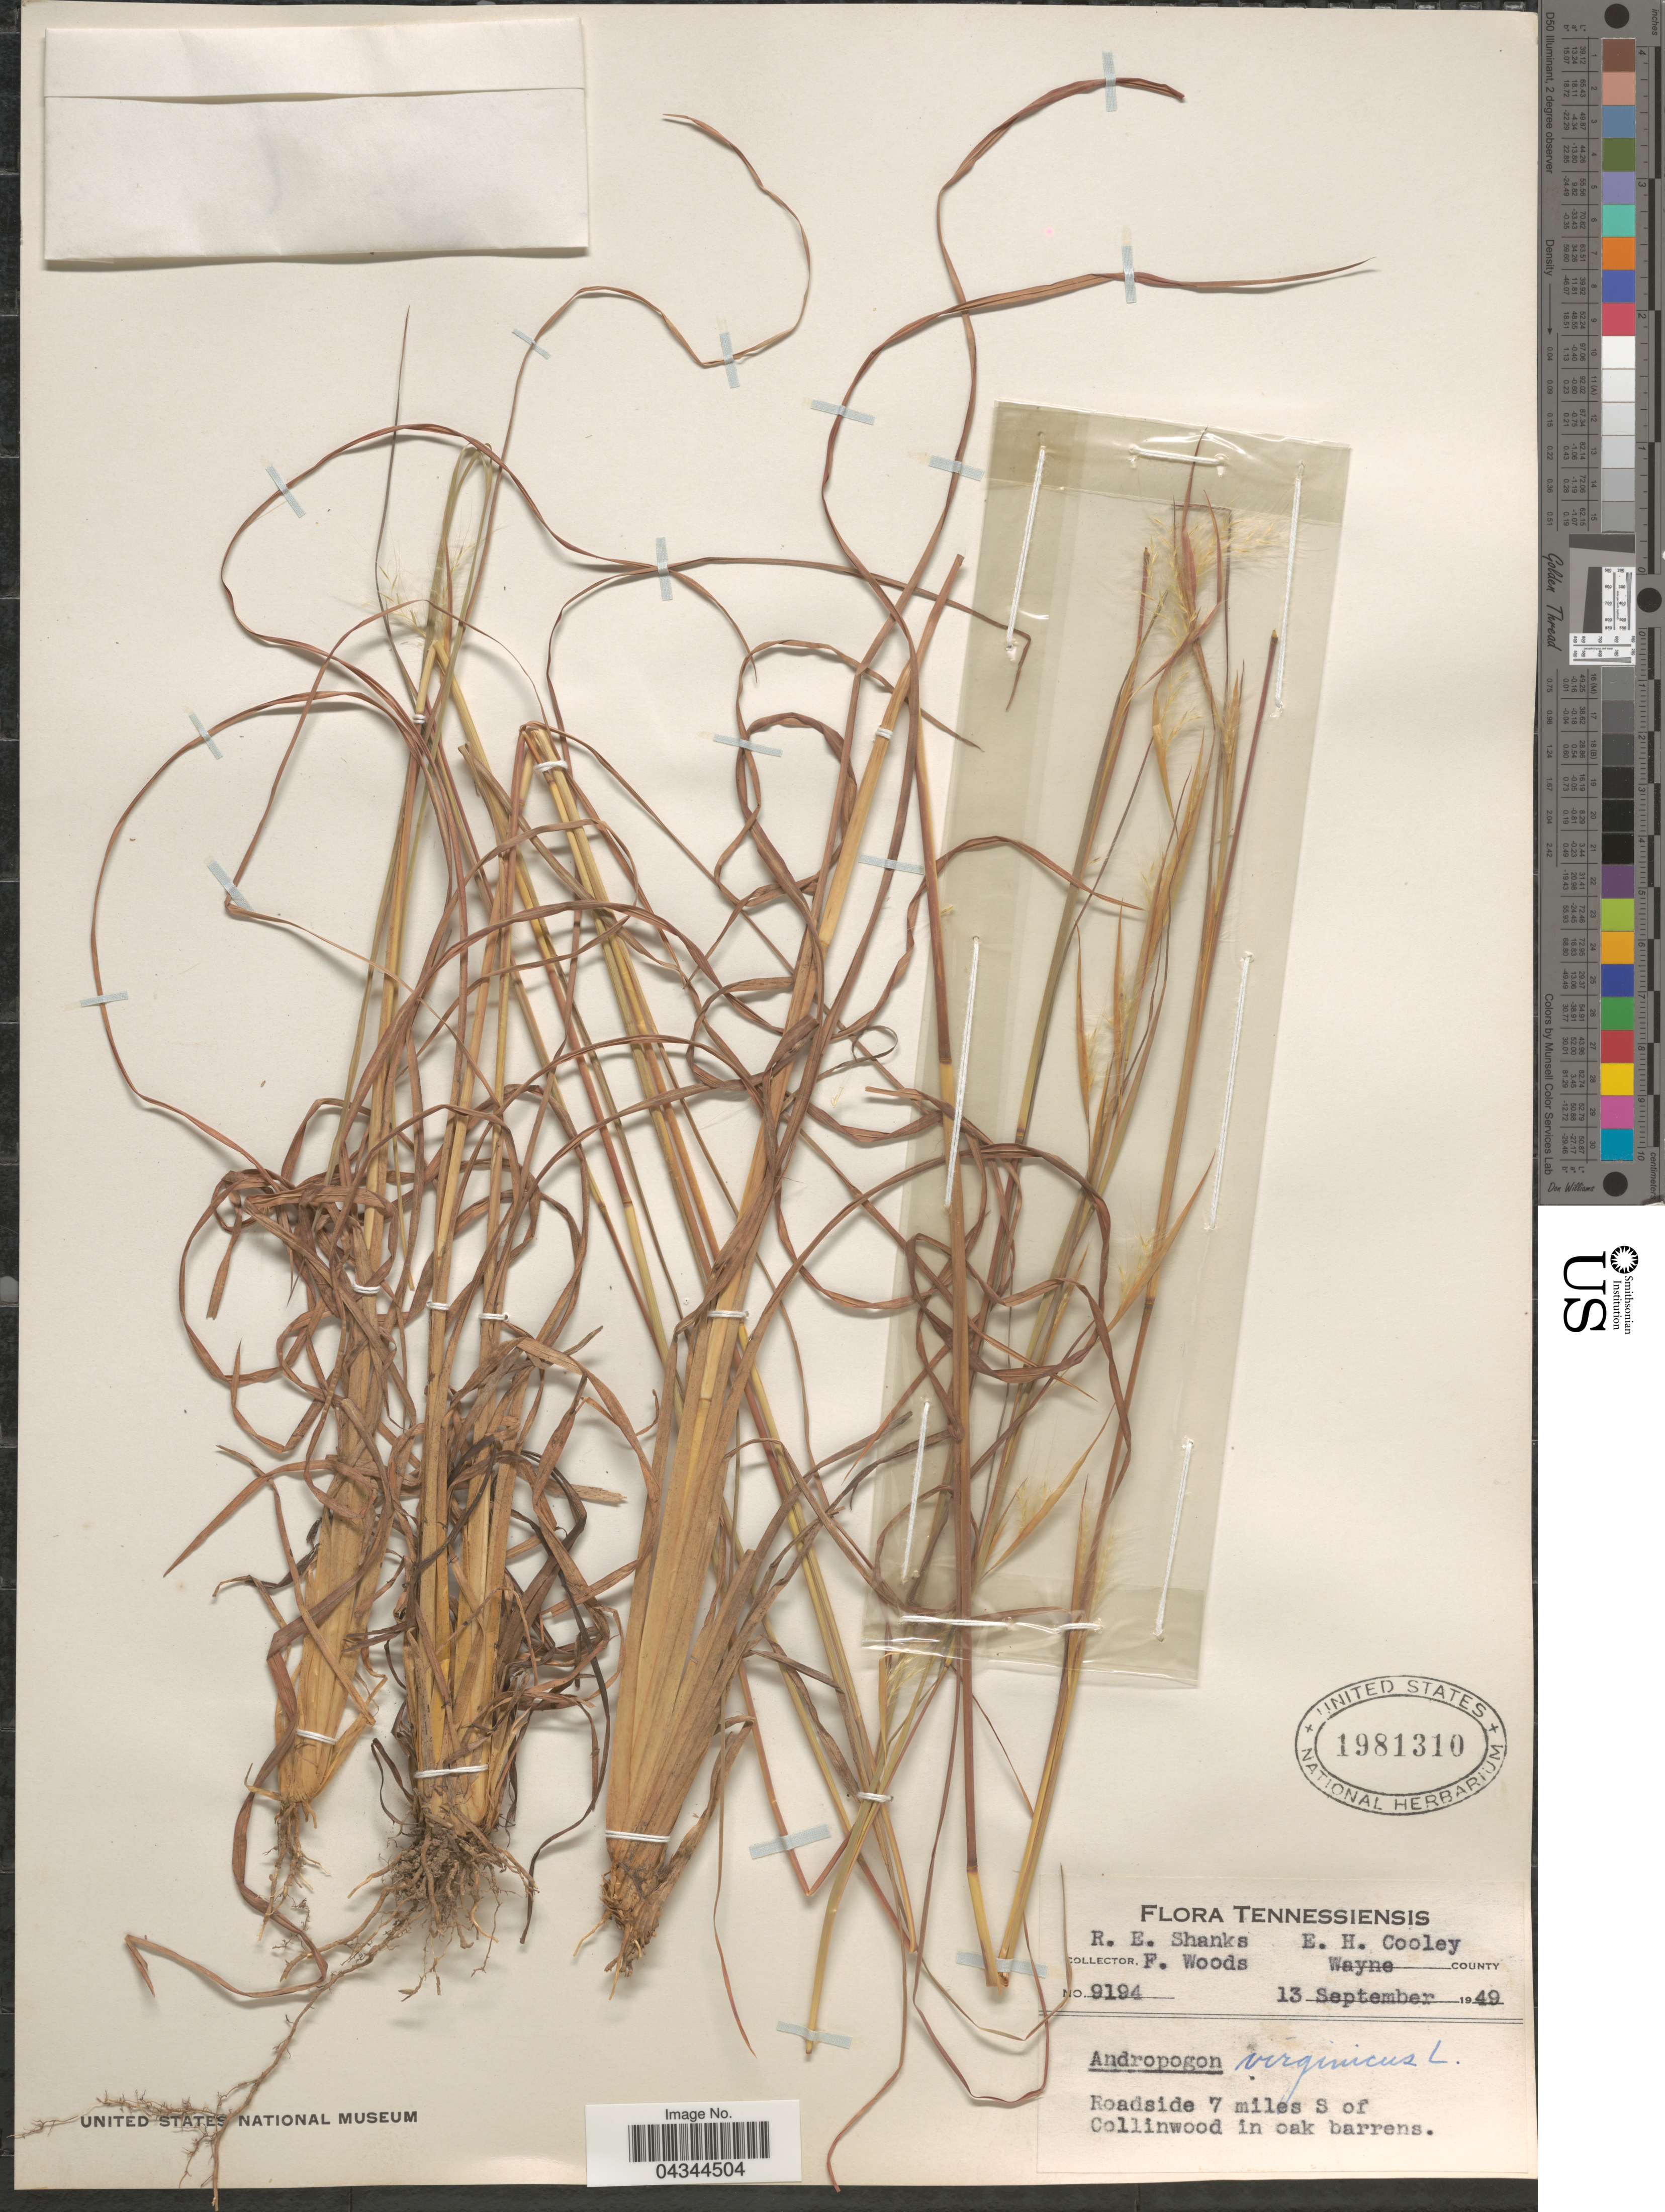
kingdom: Plantae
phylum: Tracheophyta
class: Liliopsida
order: Poales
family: Poaceae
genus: Andropogon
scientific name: Andropogon virginicus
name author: L.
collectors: R. Shanks, F. Woods & E. H. Cooley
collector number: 9194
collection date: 1949-09-13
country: United States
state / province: Tennessee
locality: Tennessiensis. Wayne County. Roadside 7 miles S of Collinwood in oak barrens.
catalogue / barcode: US 1981310